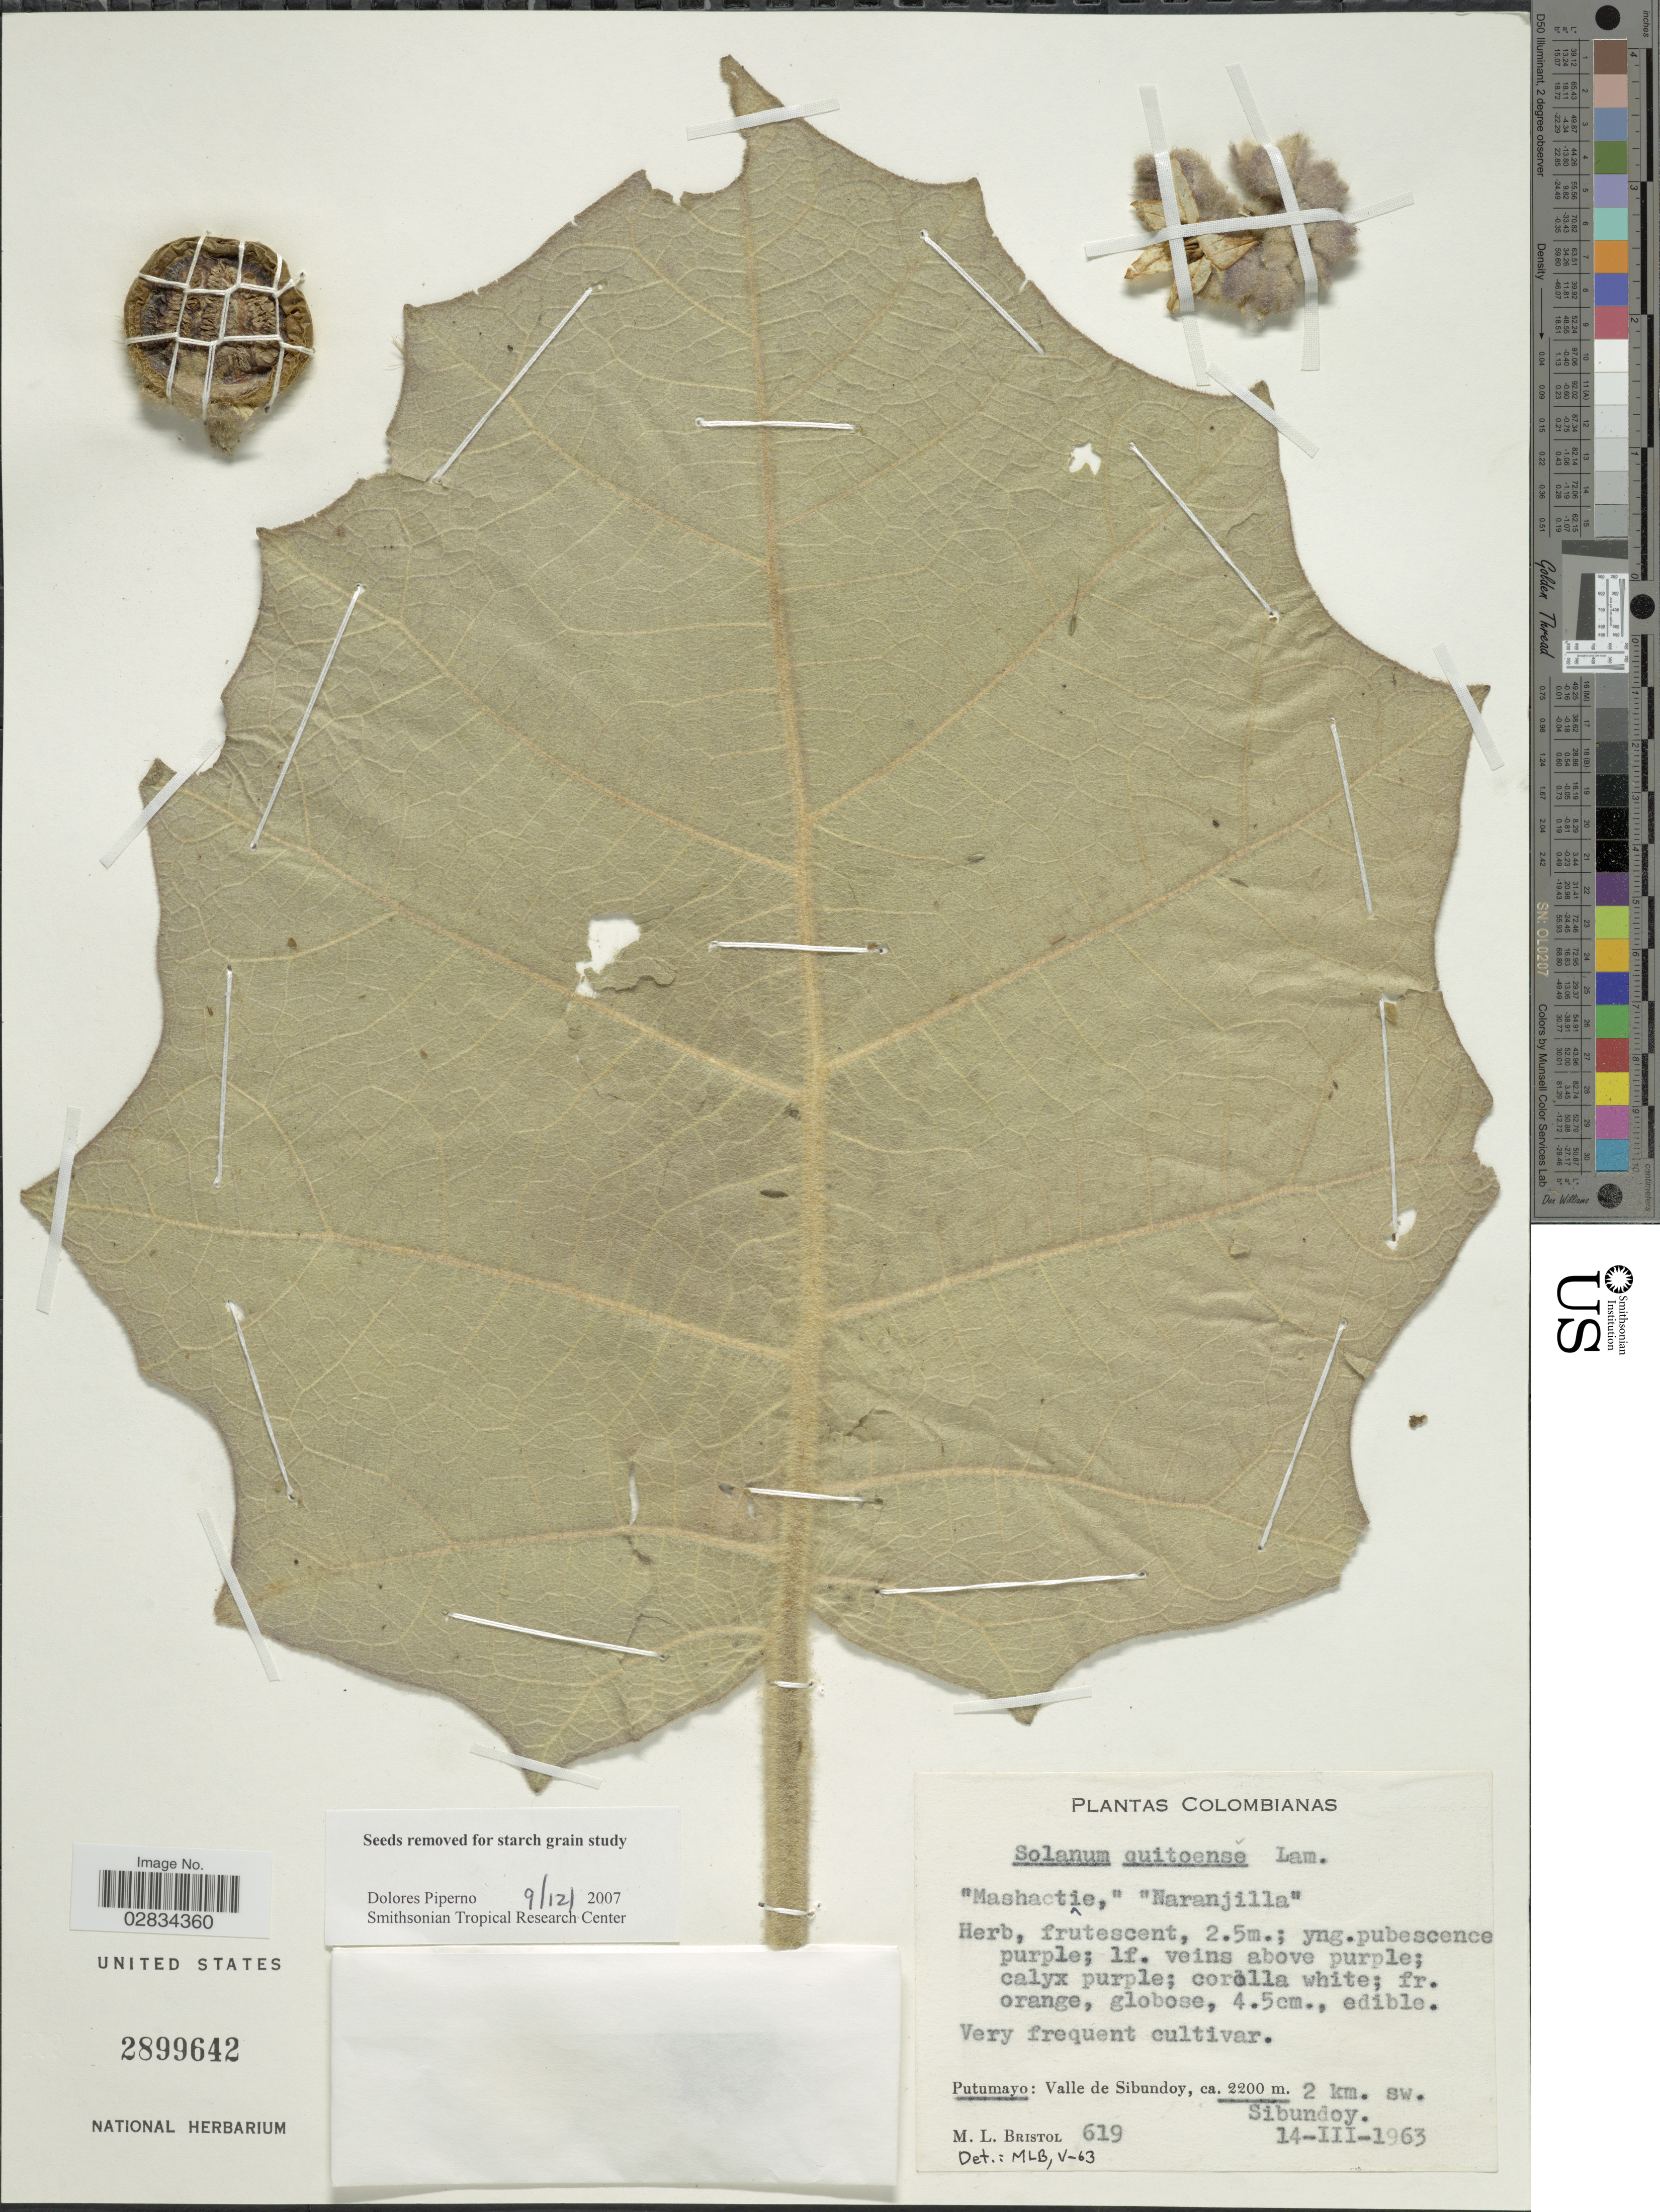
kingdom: Plantae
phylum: Tracheophyta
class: Magnoliopsida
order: Solanales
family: Solanaceae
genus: Solanum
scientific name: Solanum quitoense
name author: Lam.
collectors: M. L. Bristol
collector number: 619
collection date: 1963-03-14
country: Colombia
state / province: Putumayo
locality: Putumayo: Valle de Sibundoy, 2 km. sw. Sibundoy.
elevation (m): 2200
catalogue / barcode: US 2899642